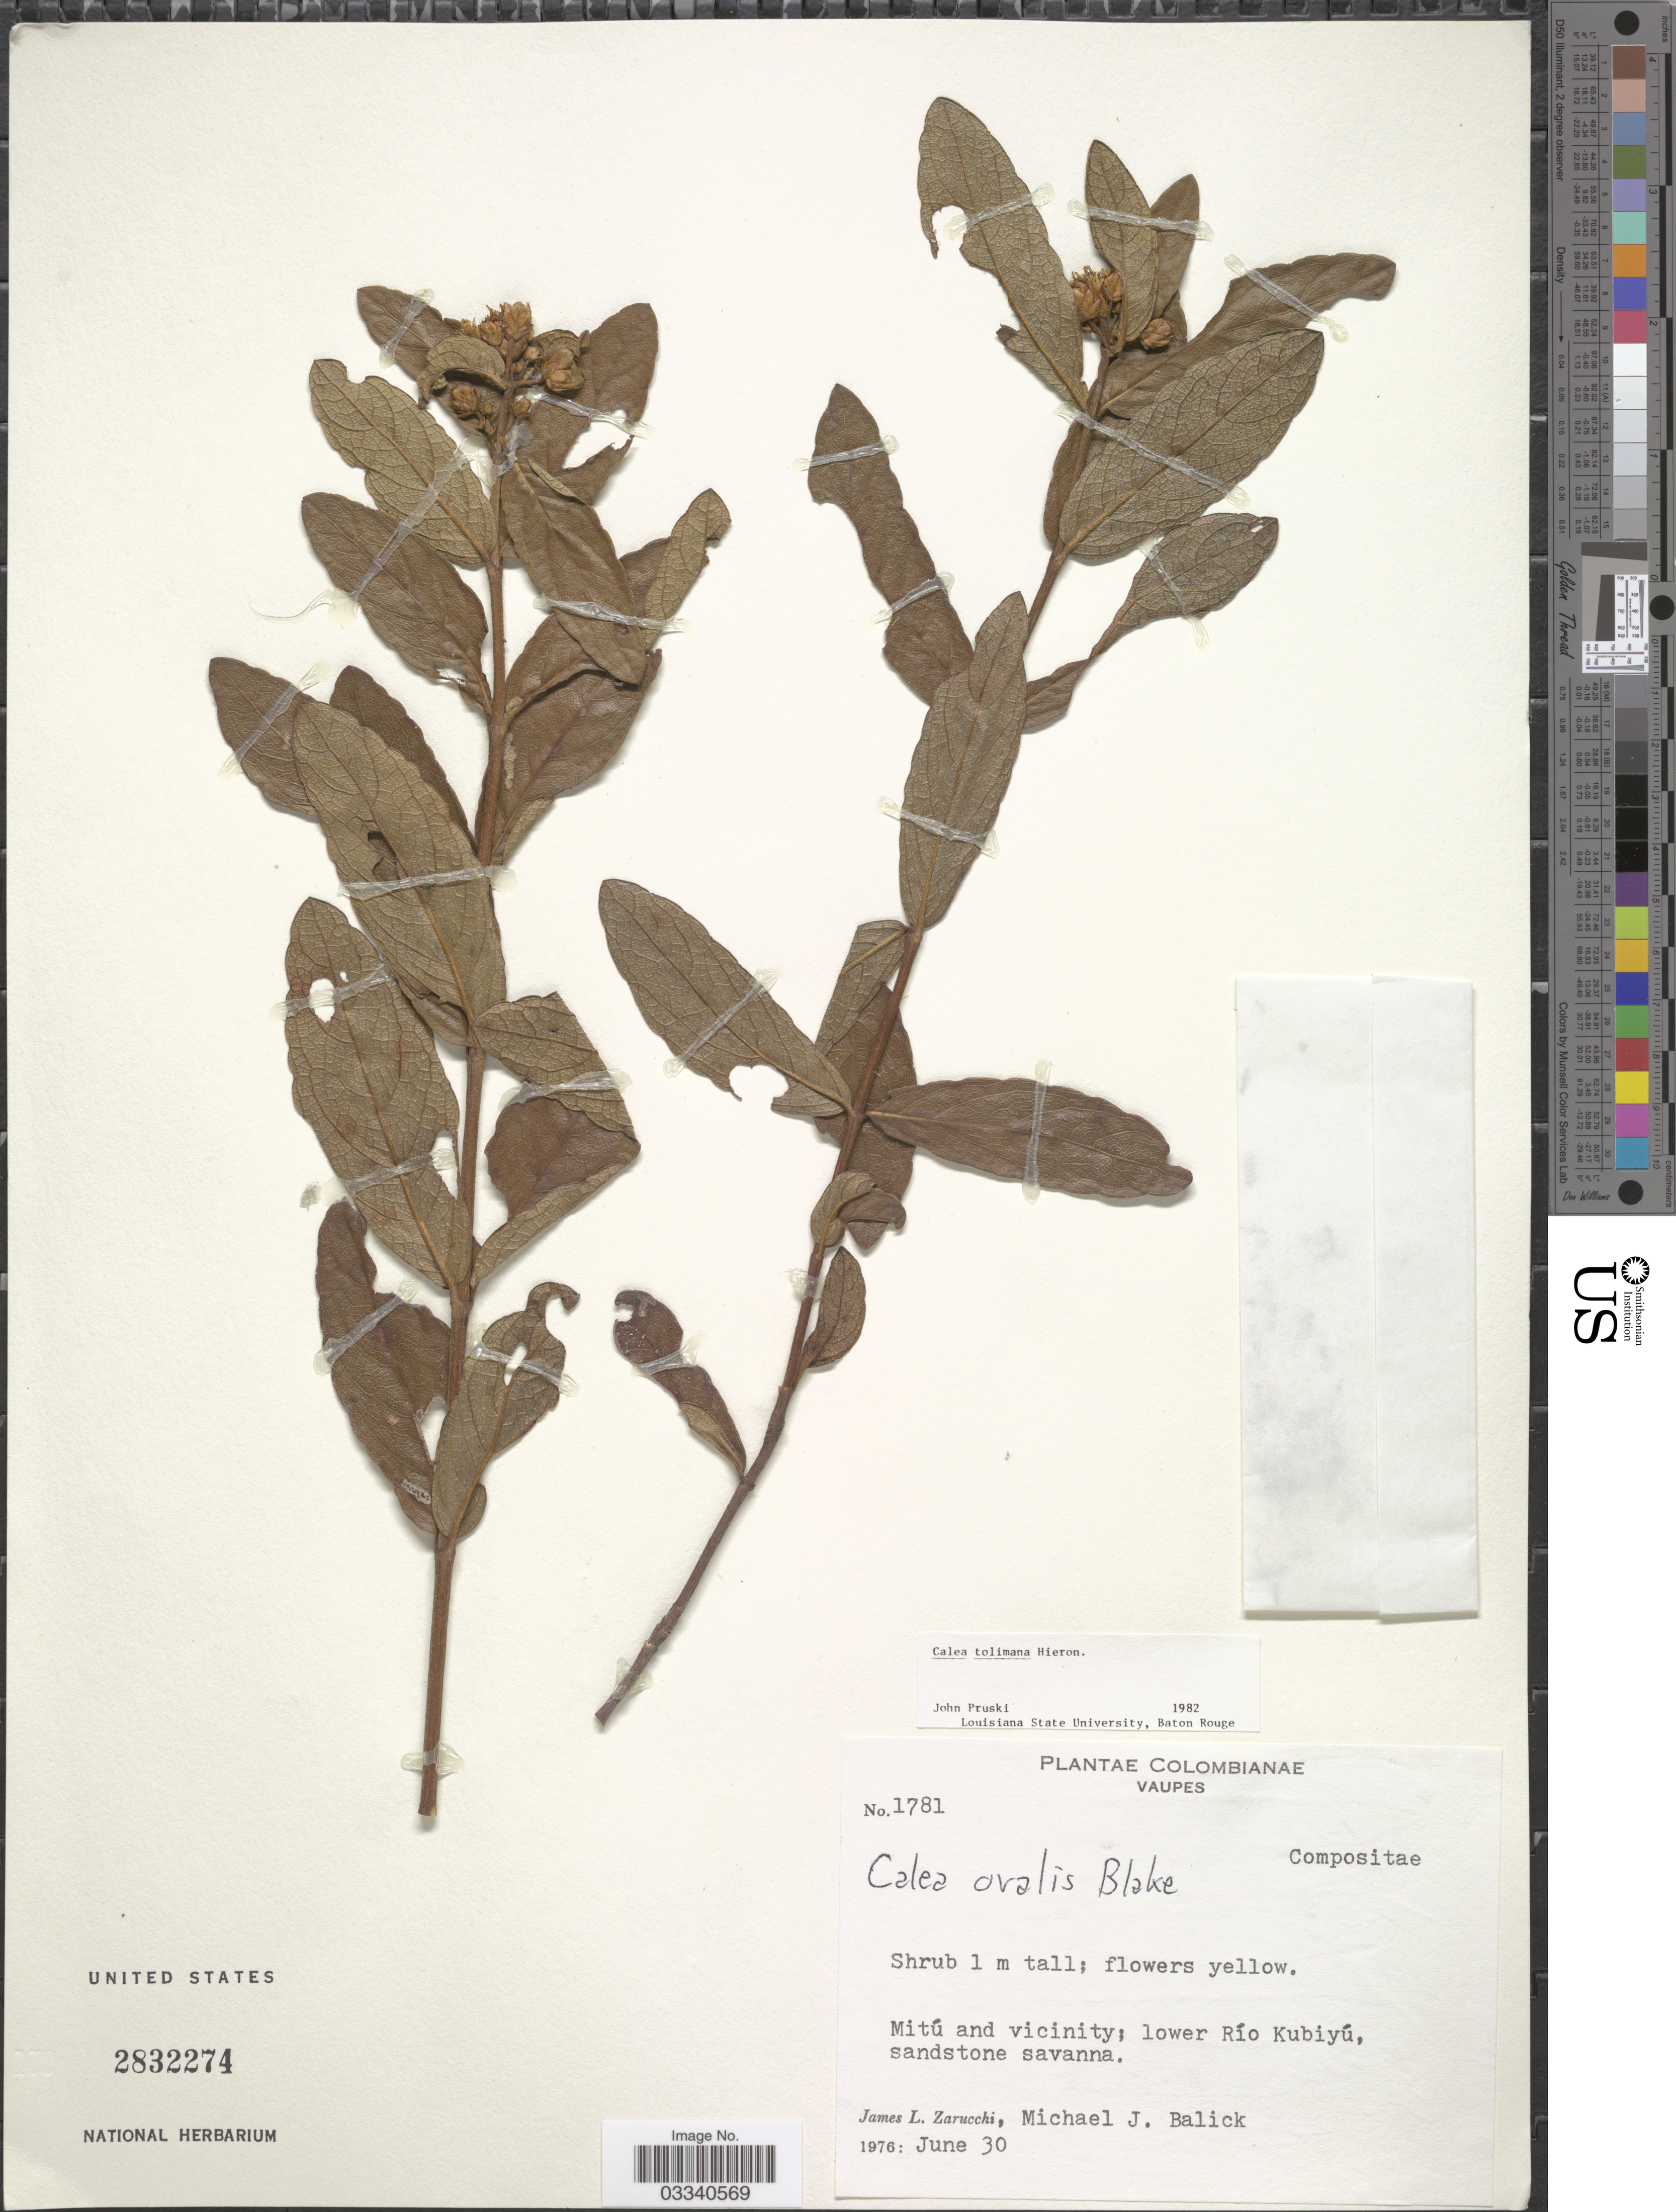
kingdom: Plantae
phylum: Tracheophyta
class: Magnoliopsida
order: Asterales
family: Asteraceae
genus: Calea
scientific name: Calea tolimana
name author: Hieron.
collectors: J. L. Zarucchi & M. J. Balick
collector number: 1781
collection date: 1976-06-30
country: Colombia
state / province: Vaupés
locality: Mitú and vicinity; lower Río Kubiyú.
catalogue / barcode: US 2832274